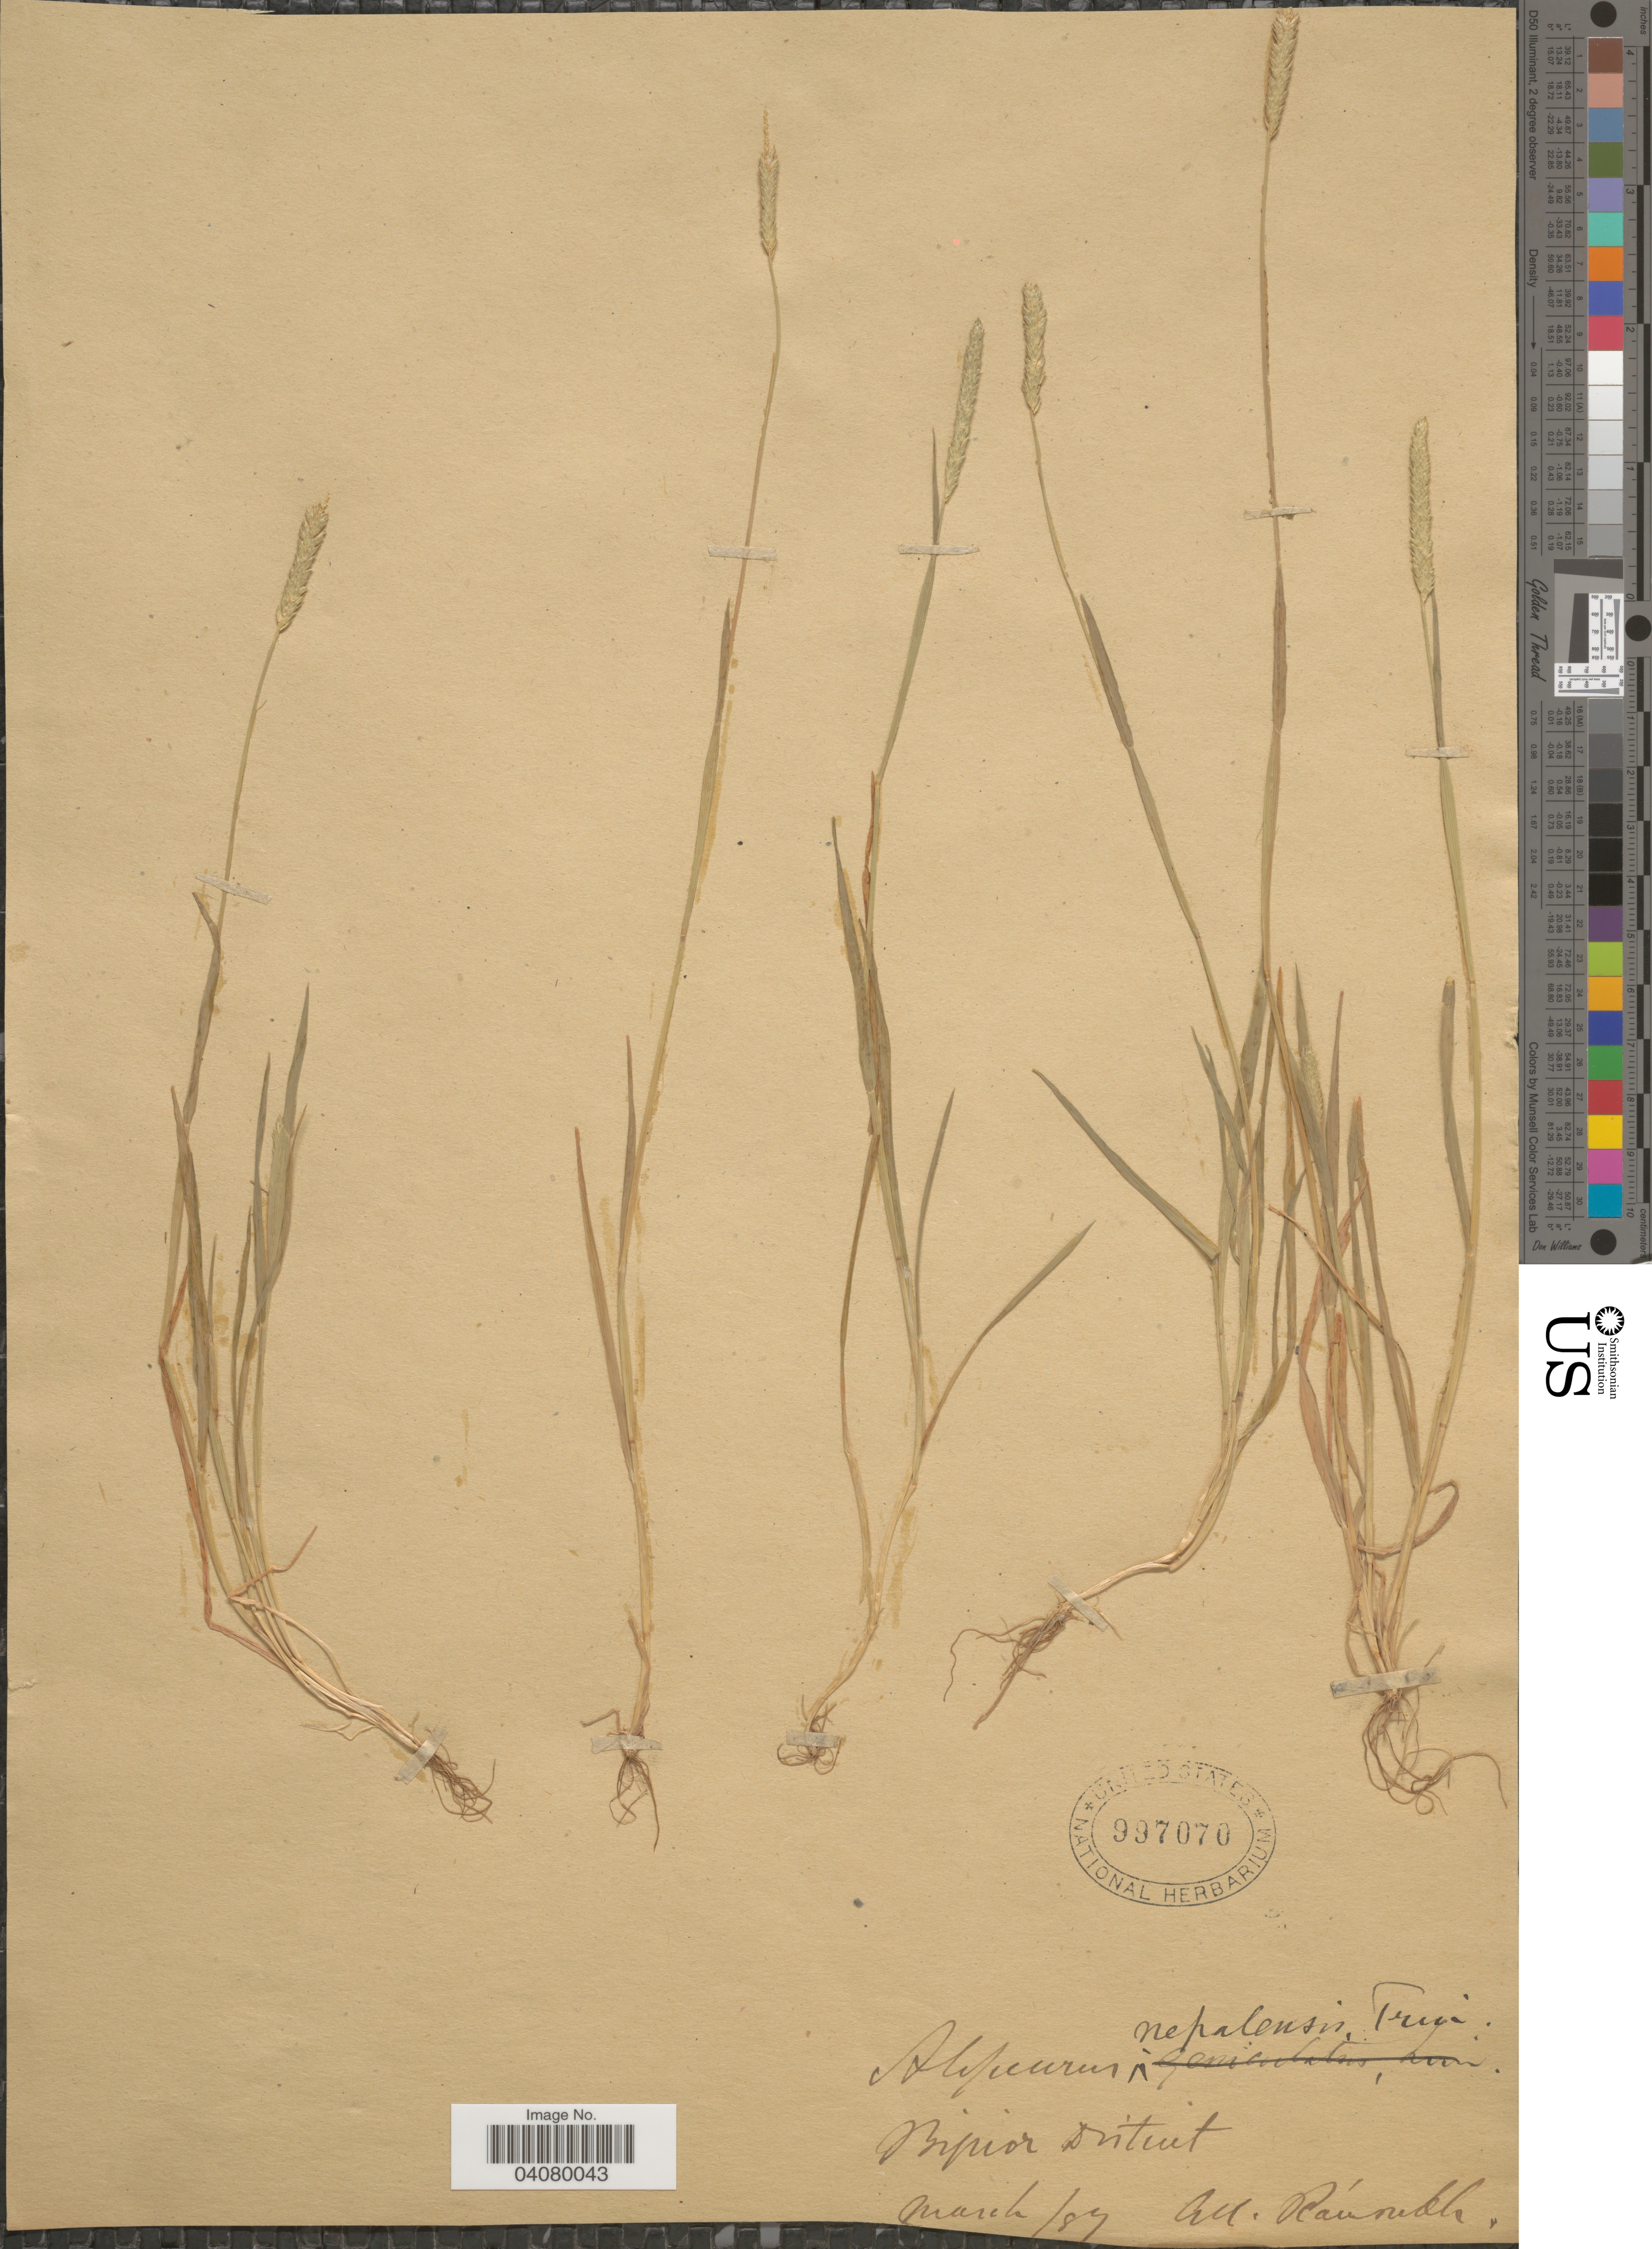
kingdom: Plantae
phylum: Tracheophyta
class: Liliopsida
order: Poales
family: Poaceae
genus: Alopecurus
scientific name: Alopecurus nepalensis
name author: Trin. ex Steud.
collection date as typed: Transcribed d/m/y: /3/87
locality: Bipior [interpreted] District.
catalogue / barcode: US 997070